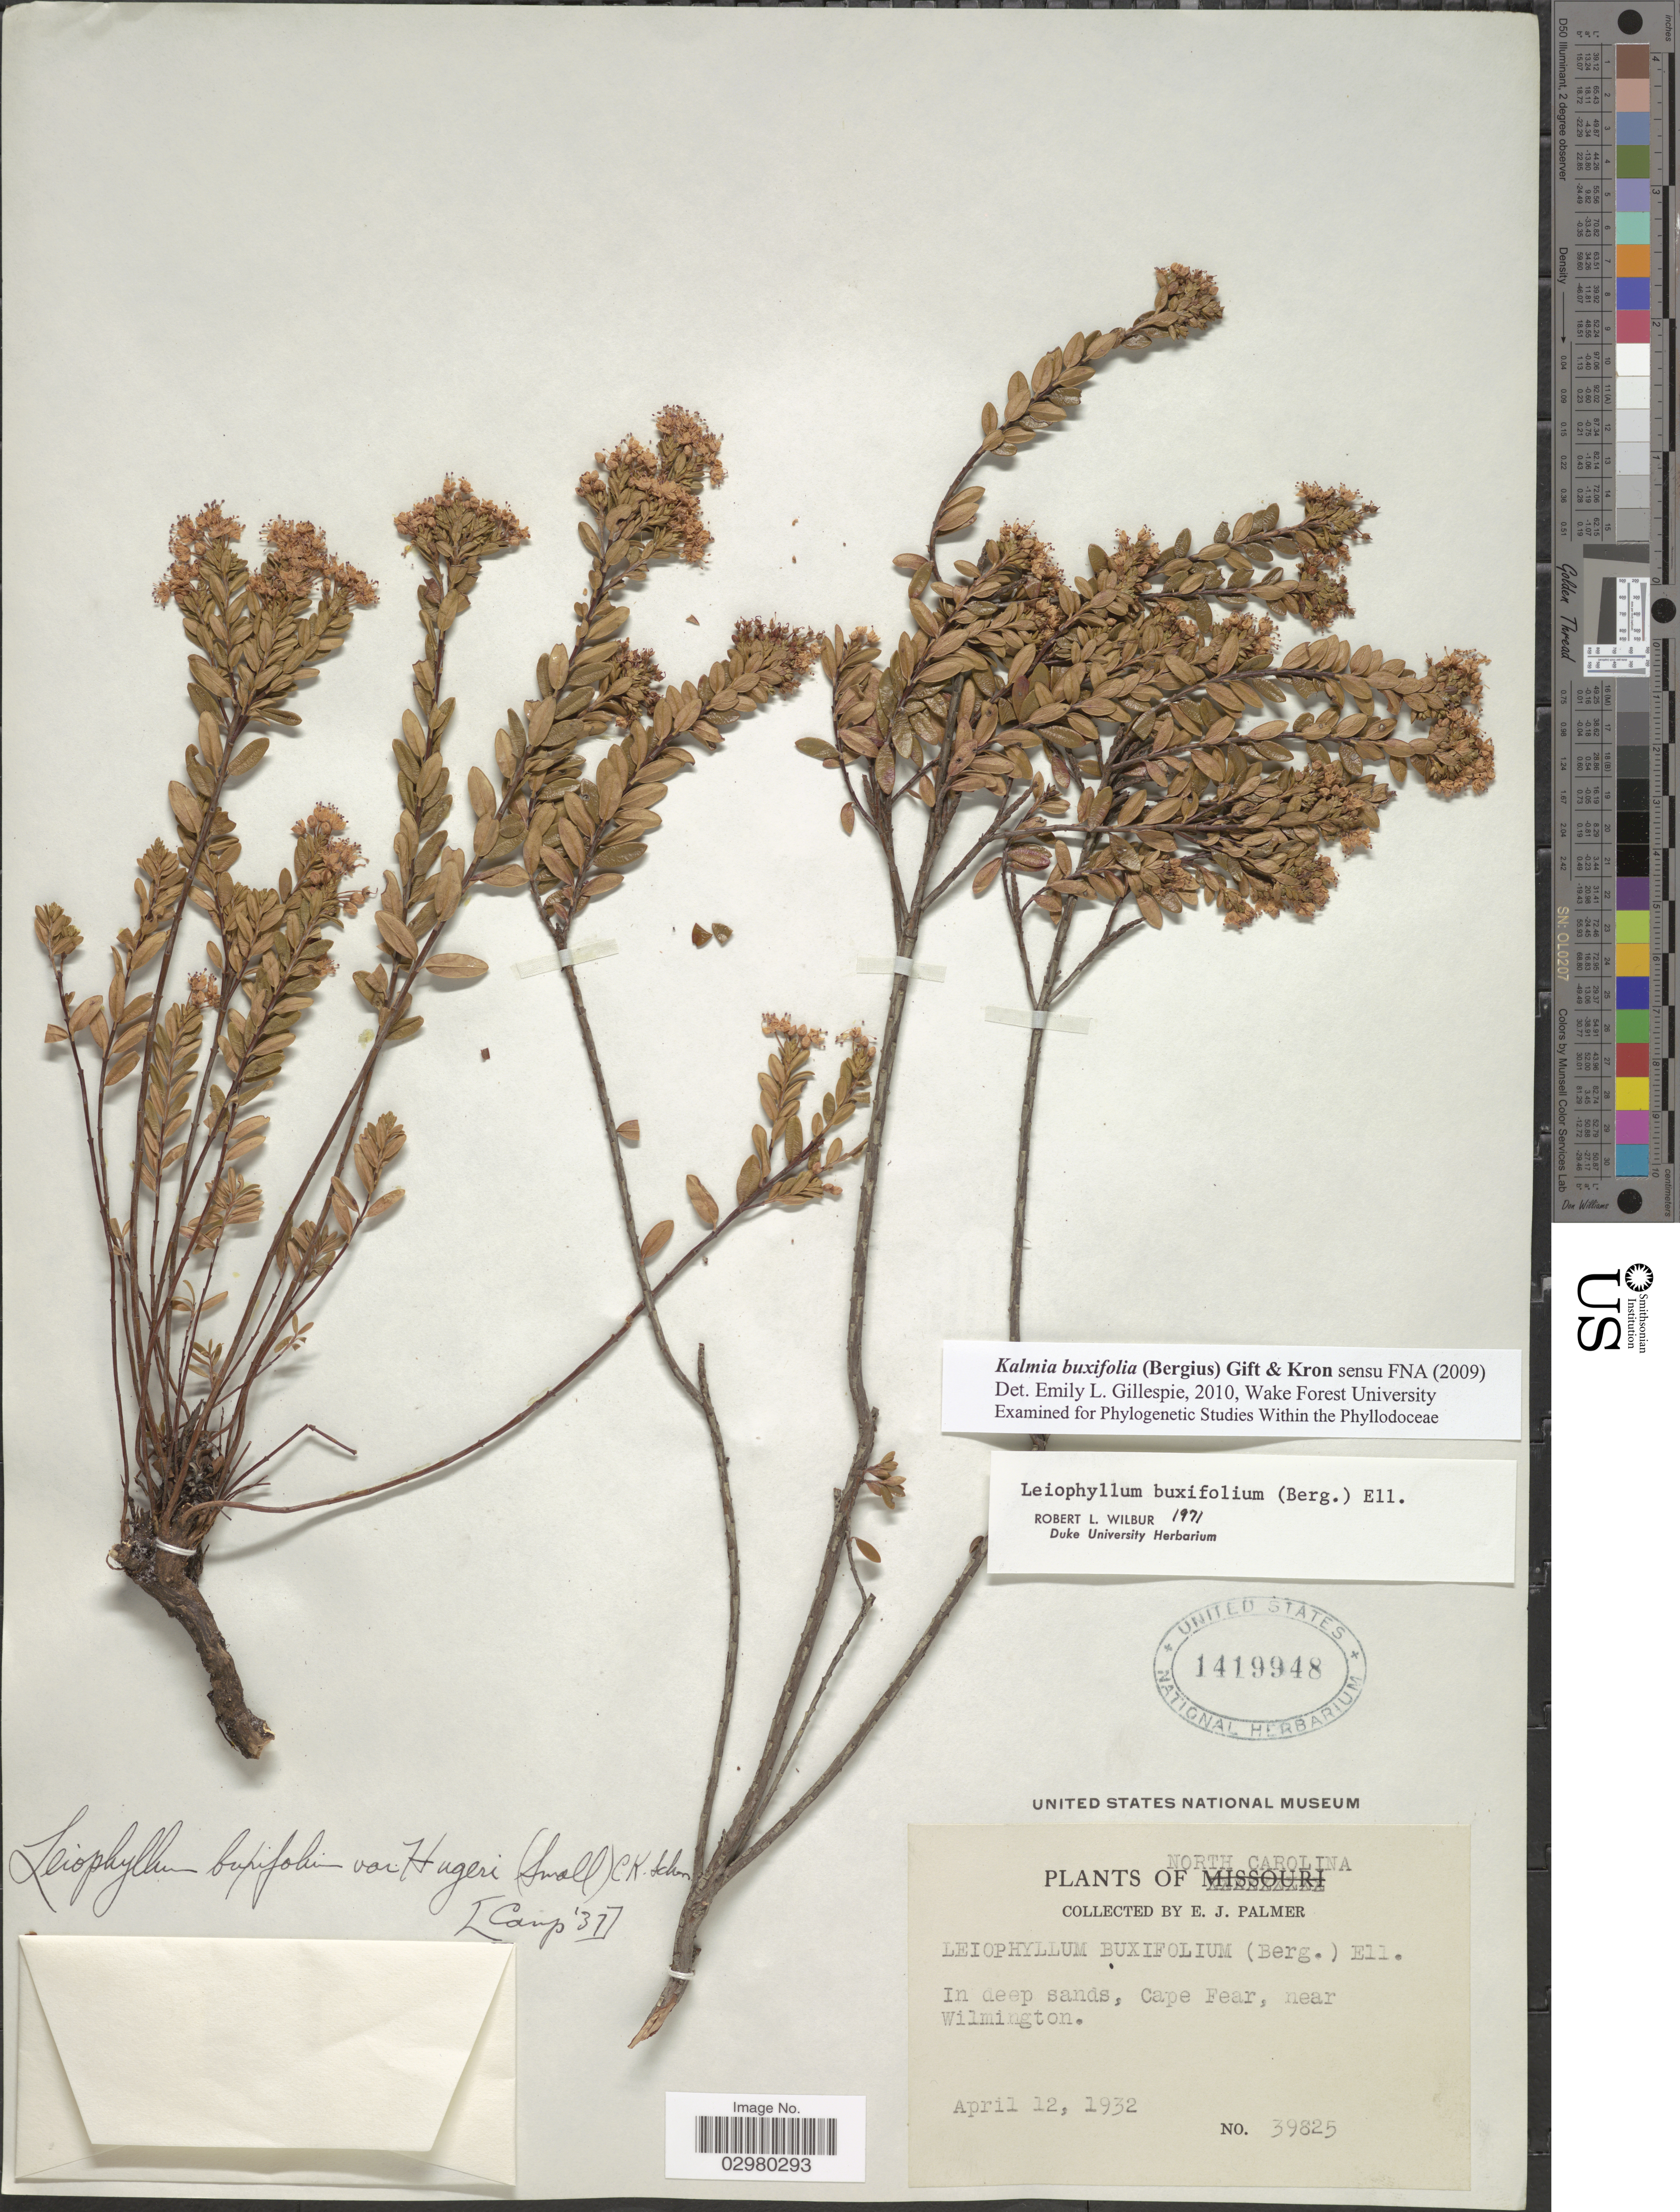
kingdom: Plantae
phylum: Tracheophyta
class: Magnoliopsida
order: Ericales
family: Ericaceae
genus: Leiophyllum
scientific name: Leiophyllum buxifolium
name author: (Bergius) Elliott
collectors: E. J. Palmer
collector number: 39825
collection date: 1932-04-12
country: United States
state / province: North Carolina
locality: Cape Fear, near Wilmington.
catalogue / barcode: US 1419948